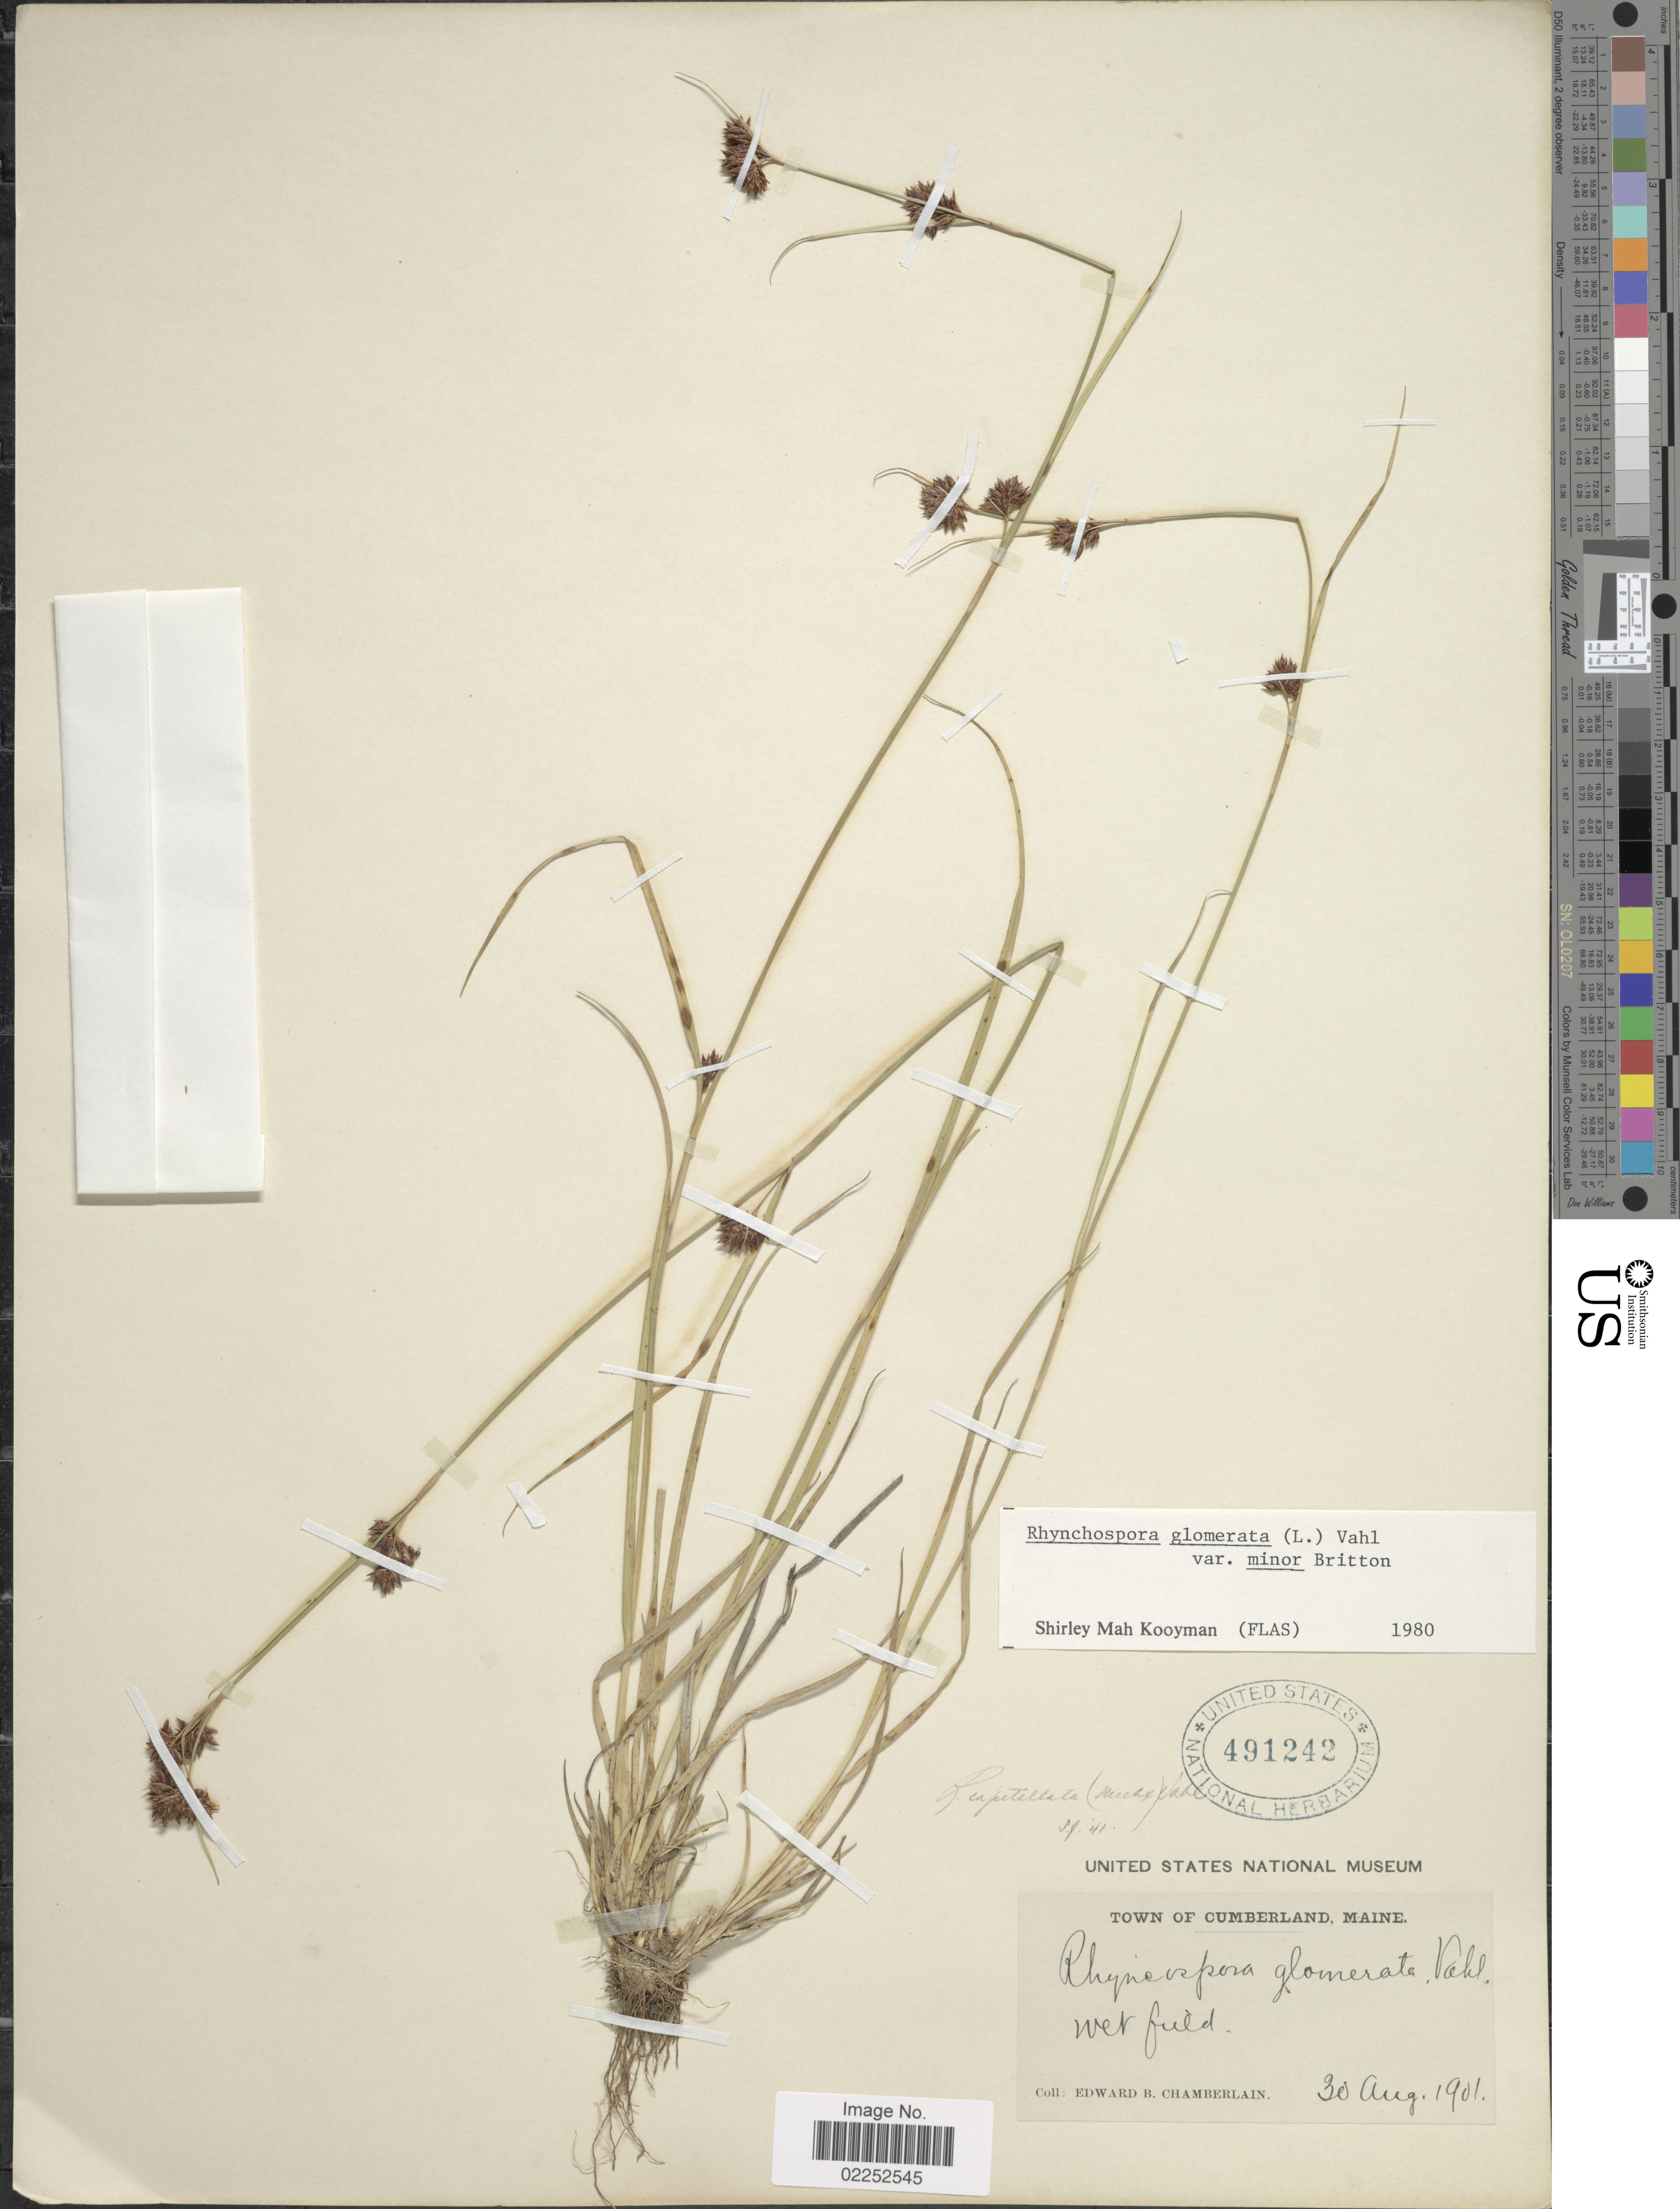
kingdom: Plantae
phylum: Tracheophyta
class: Liliopsida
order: Poales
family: Cyperaceae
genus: Rhynchospora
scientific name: Rhynchospora capitellata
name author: (Michx.) Vahl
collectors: E. Chamberlain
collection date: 1901-08-30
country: United States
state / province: Maine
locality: Town of Cumberland, Wet field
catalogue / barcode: US 491242